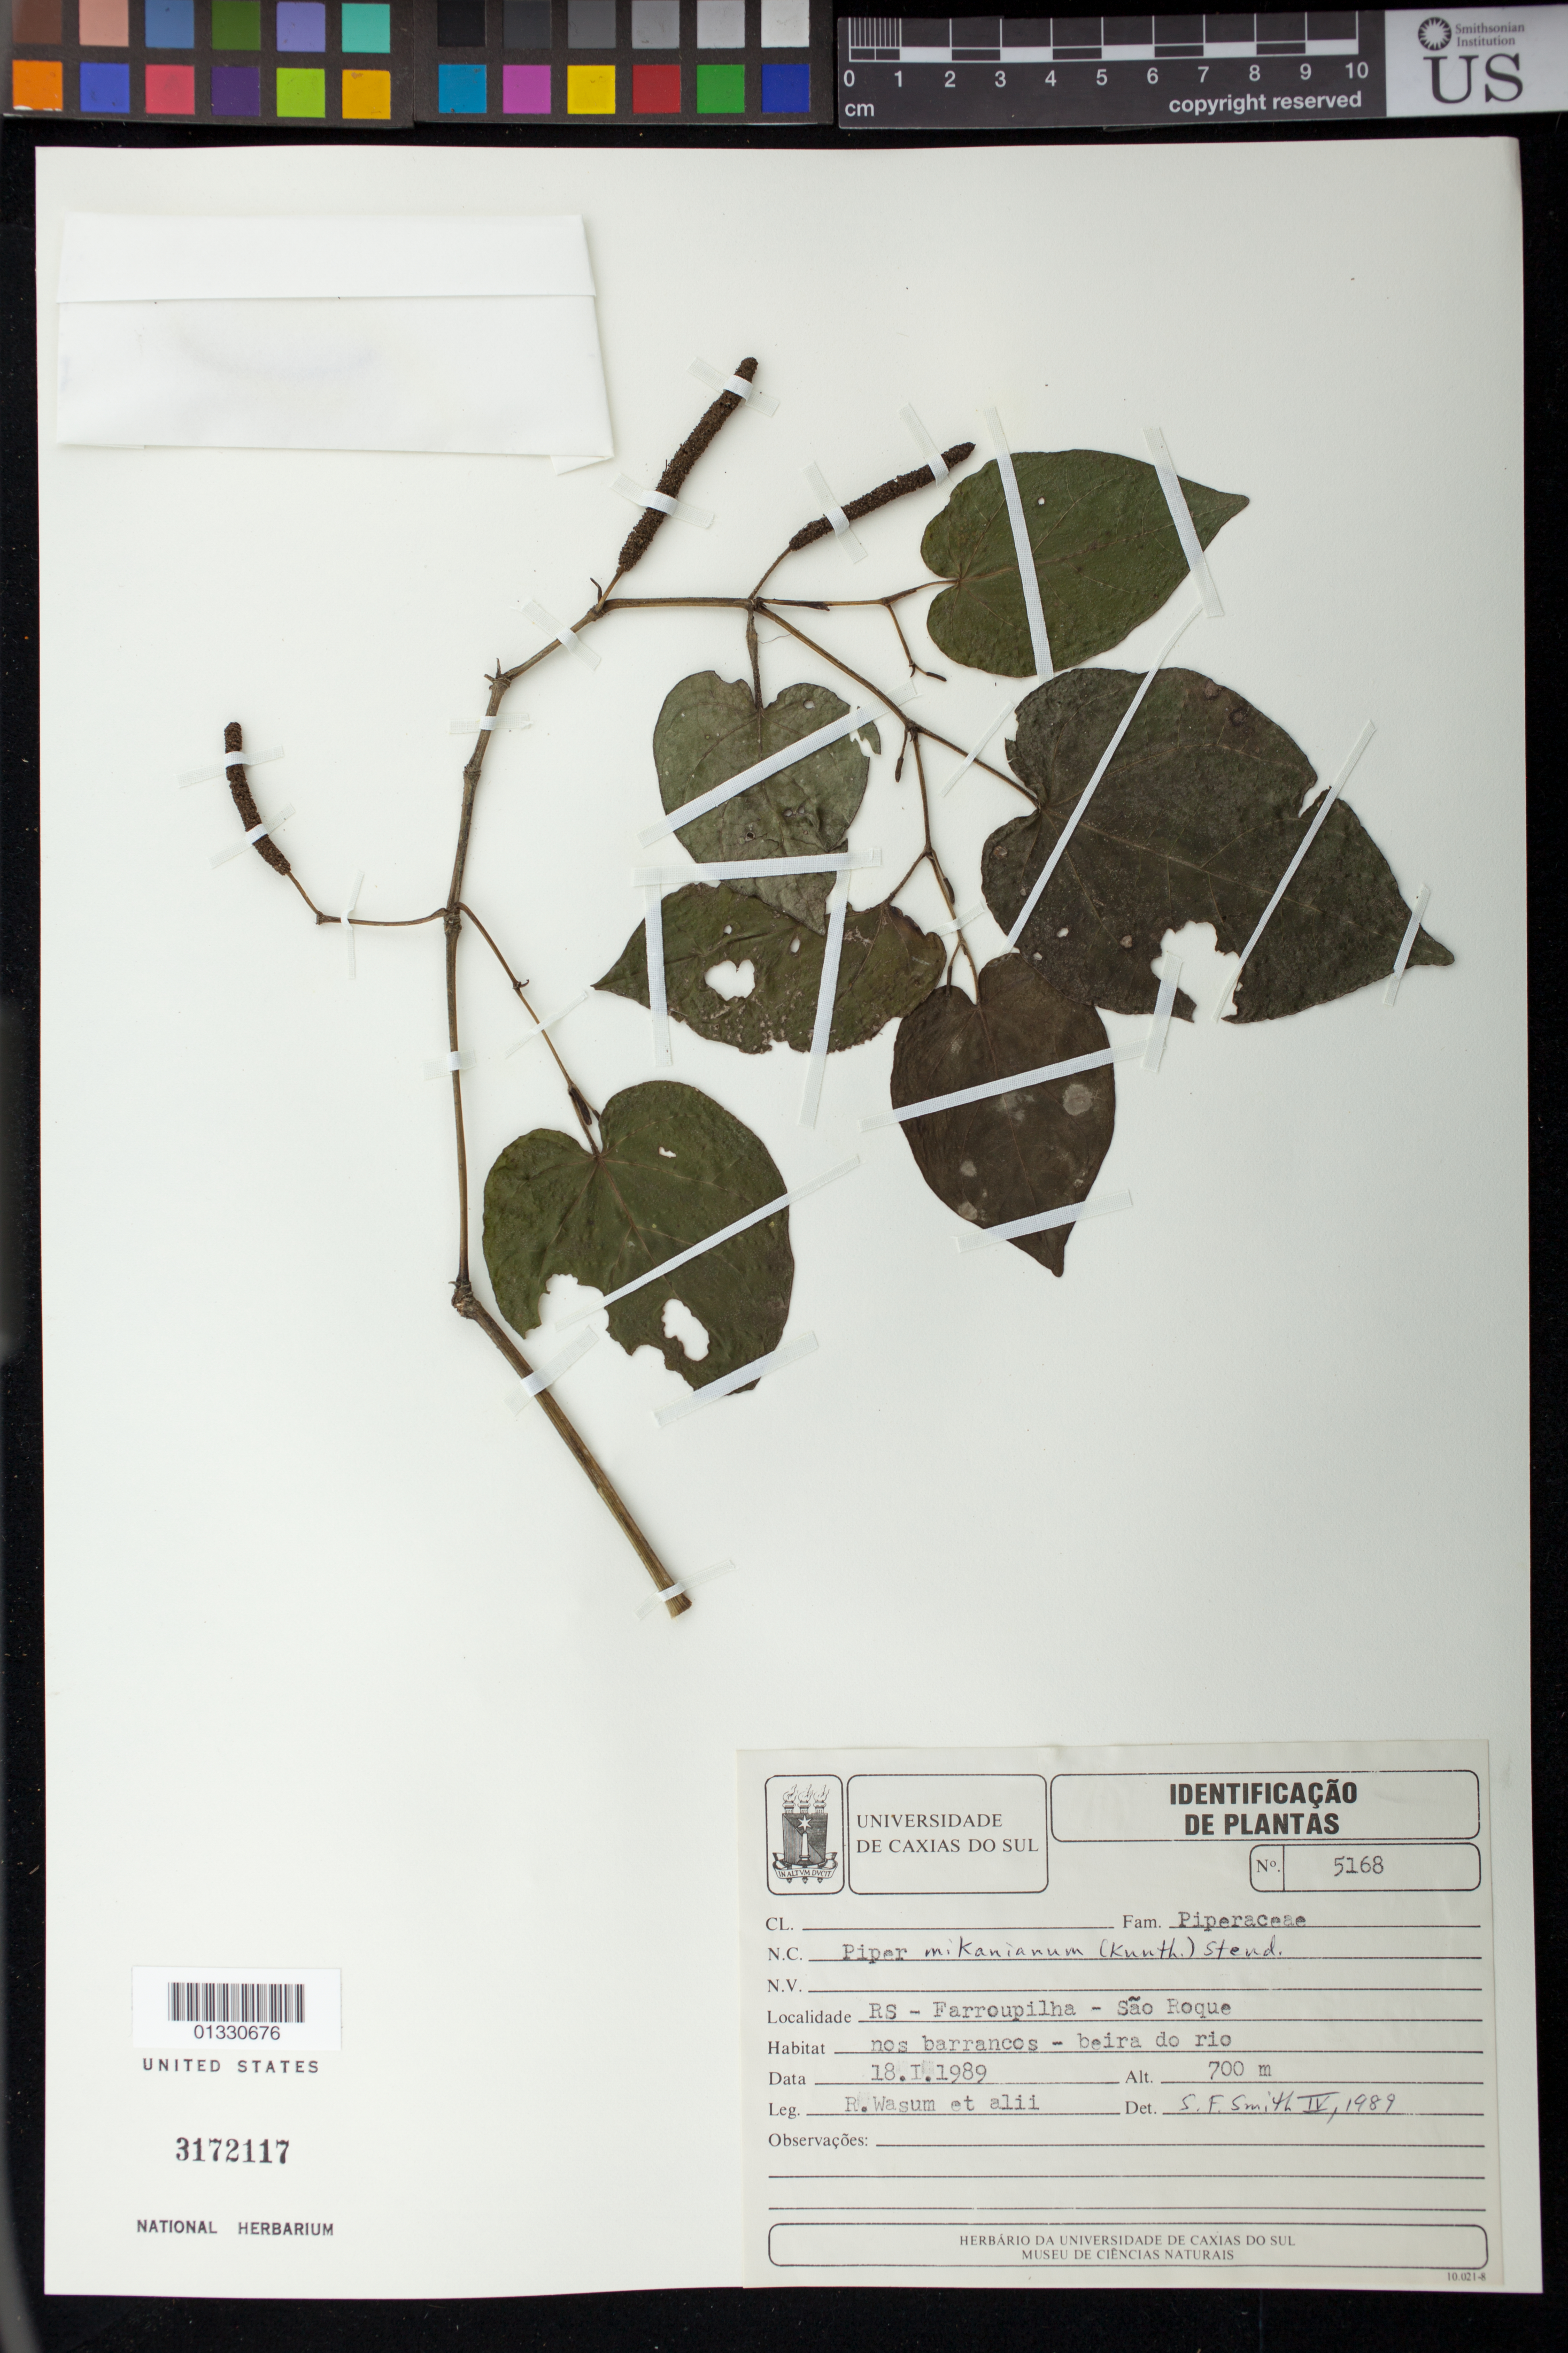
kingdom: Plantae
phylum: Tracheophyta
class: Magnoliopsida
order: Piperales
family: Piperaceae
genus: Piper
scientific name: Piper mikanianum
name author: Kunth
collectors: R. Wasum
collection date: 1989-01-18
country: Brazil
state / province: Rio Grande do Sul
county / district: Farroupilha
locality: São Roque, nos barrancos, beira do rio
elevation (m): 700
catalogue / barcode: US 3172117